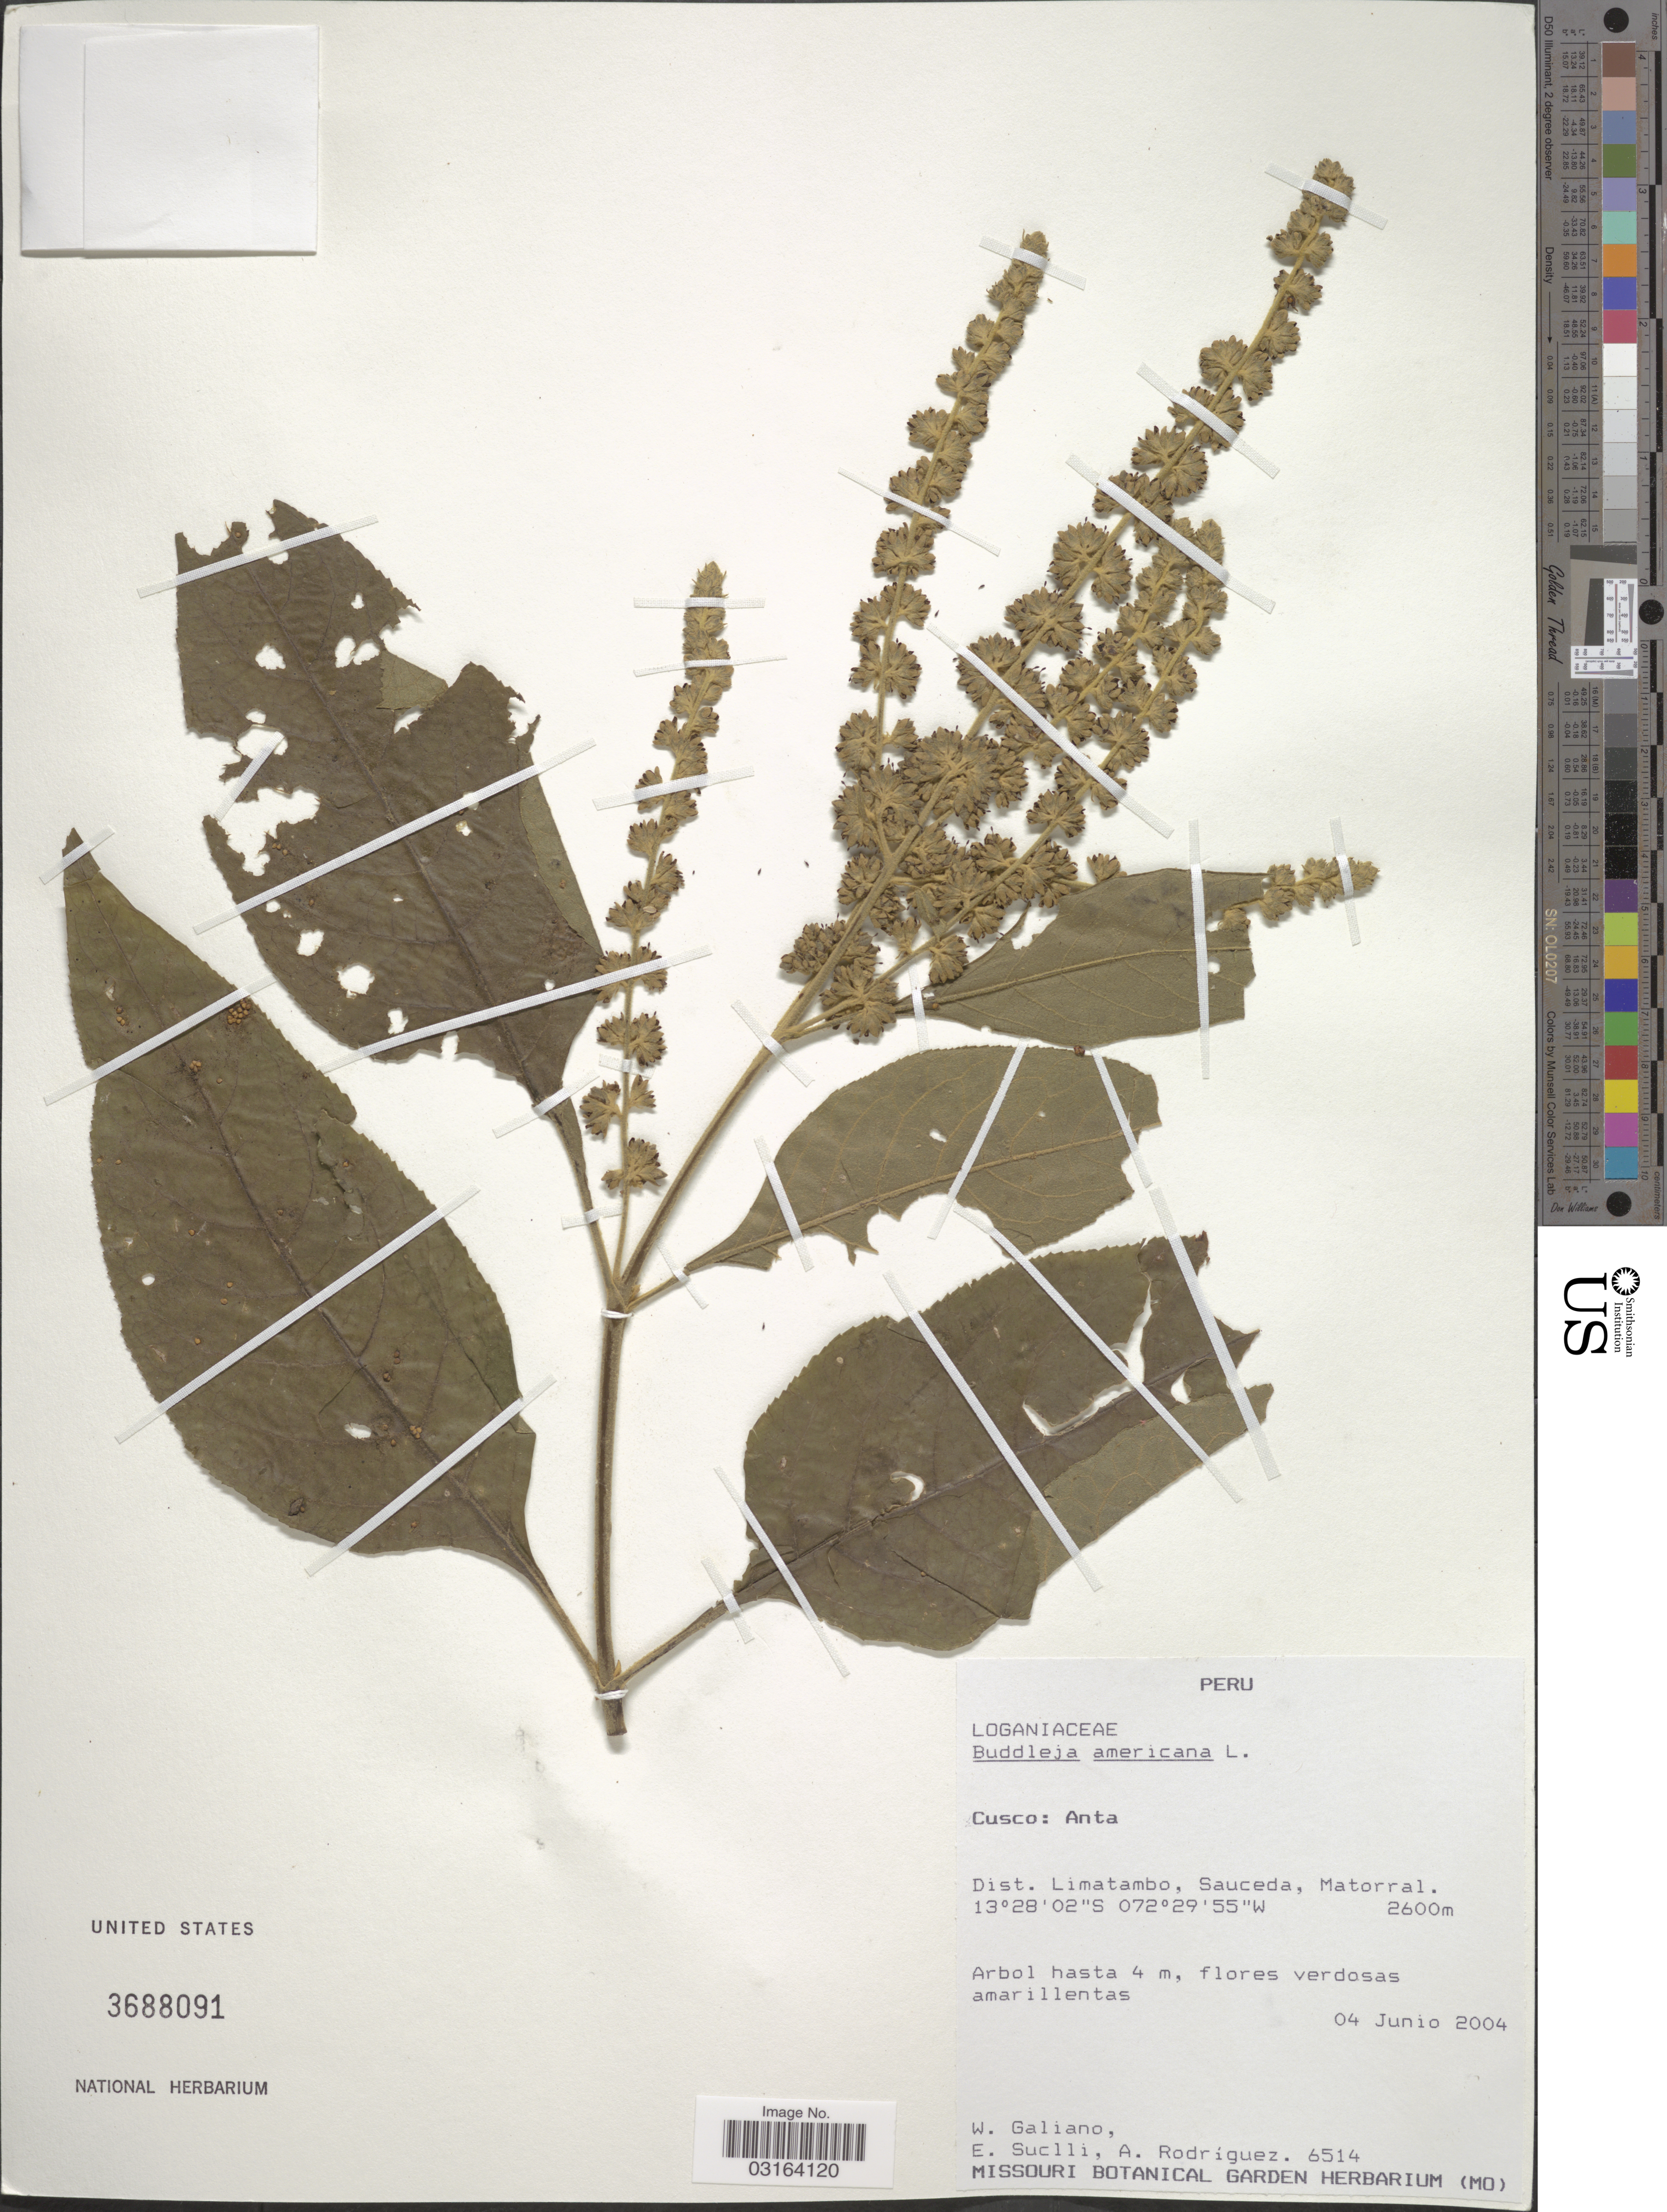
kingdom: Plantae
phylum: Tracheophyta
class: Magnoliopsida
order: Lamiales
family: Scrophulariaceae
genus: Buddleja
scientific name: Buddleja americana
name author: L.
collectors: W. Galiano, E. Suclli & A. Rodríguez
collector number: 6514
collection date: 2004-06-04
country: Peru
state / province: Cusco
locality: Anta, Dist. Limatambo, Sauceda, Matorral.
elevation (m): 2600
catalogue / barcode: US 3688091